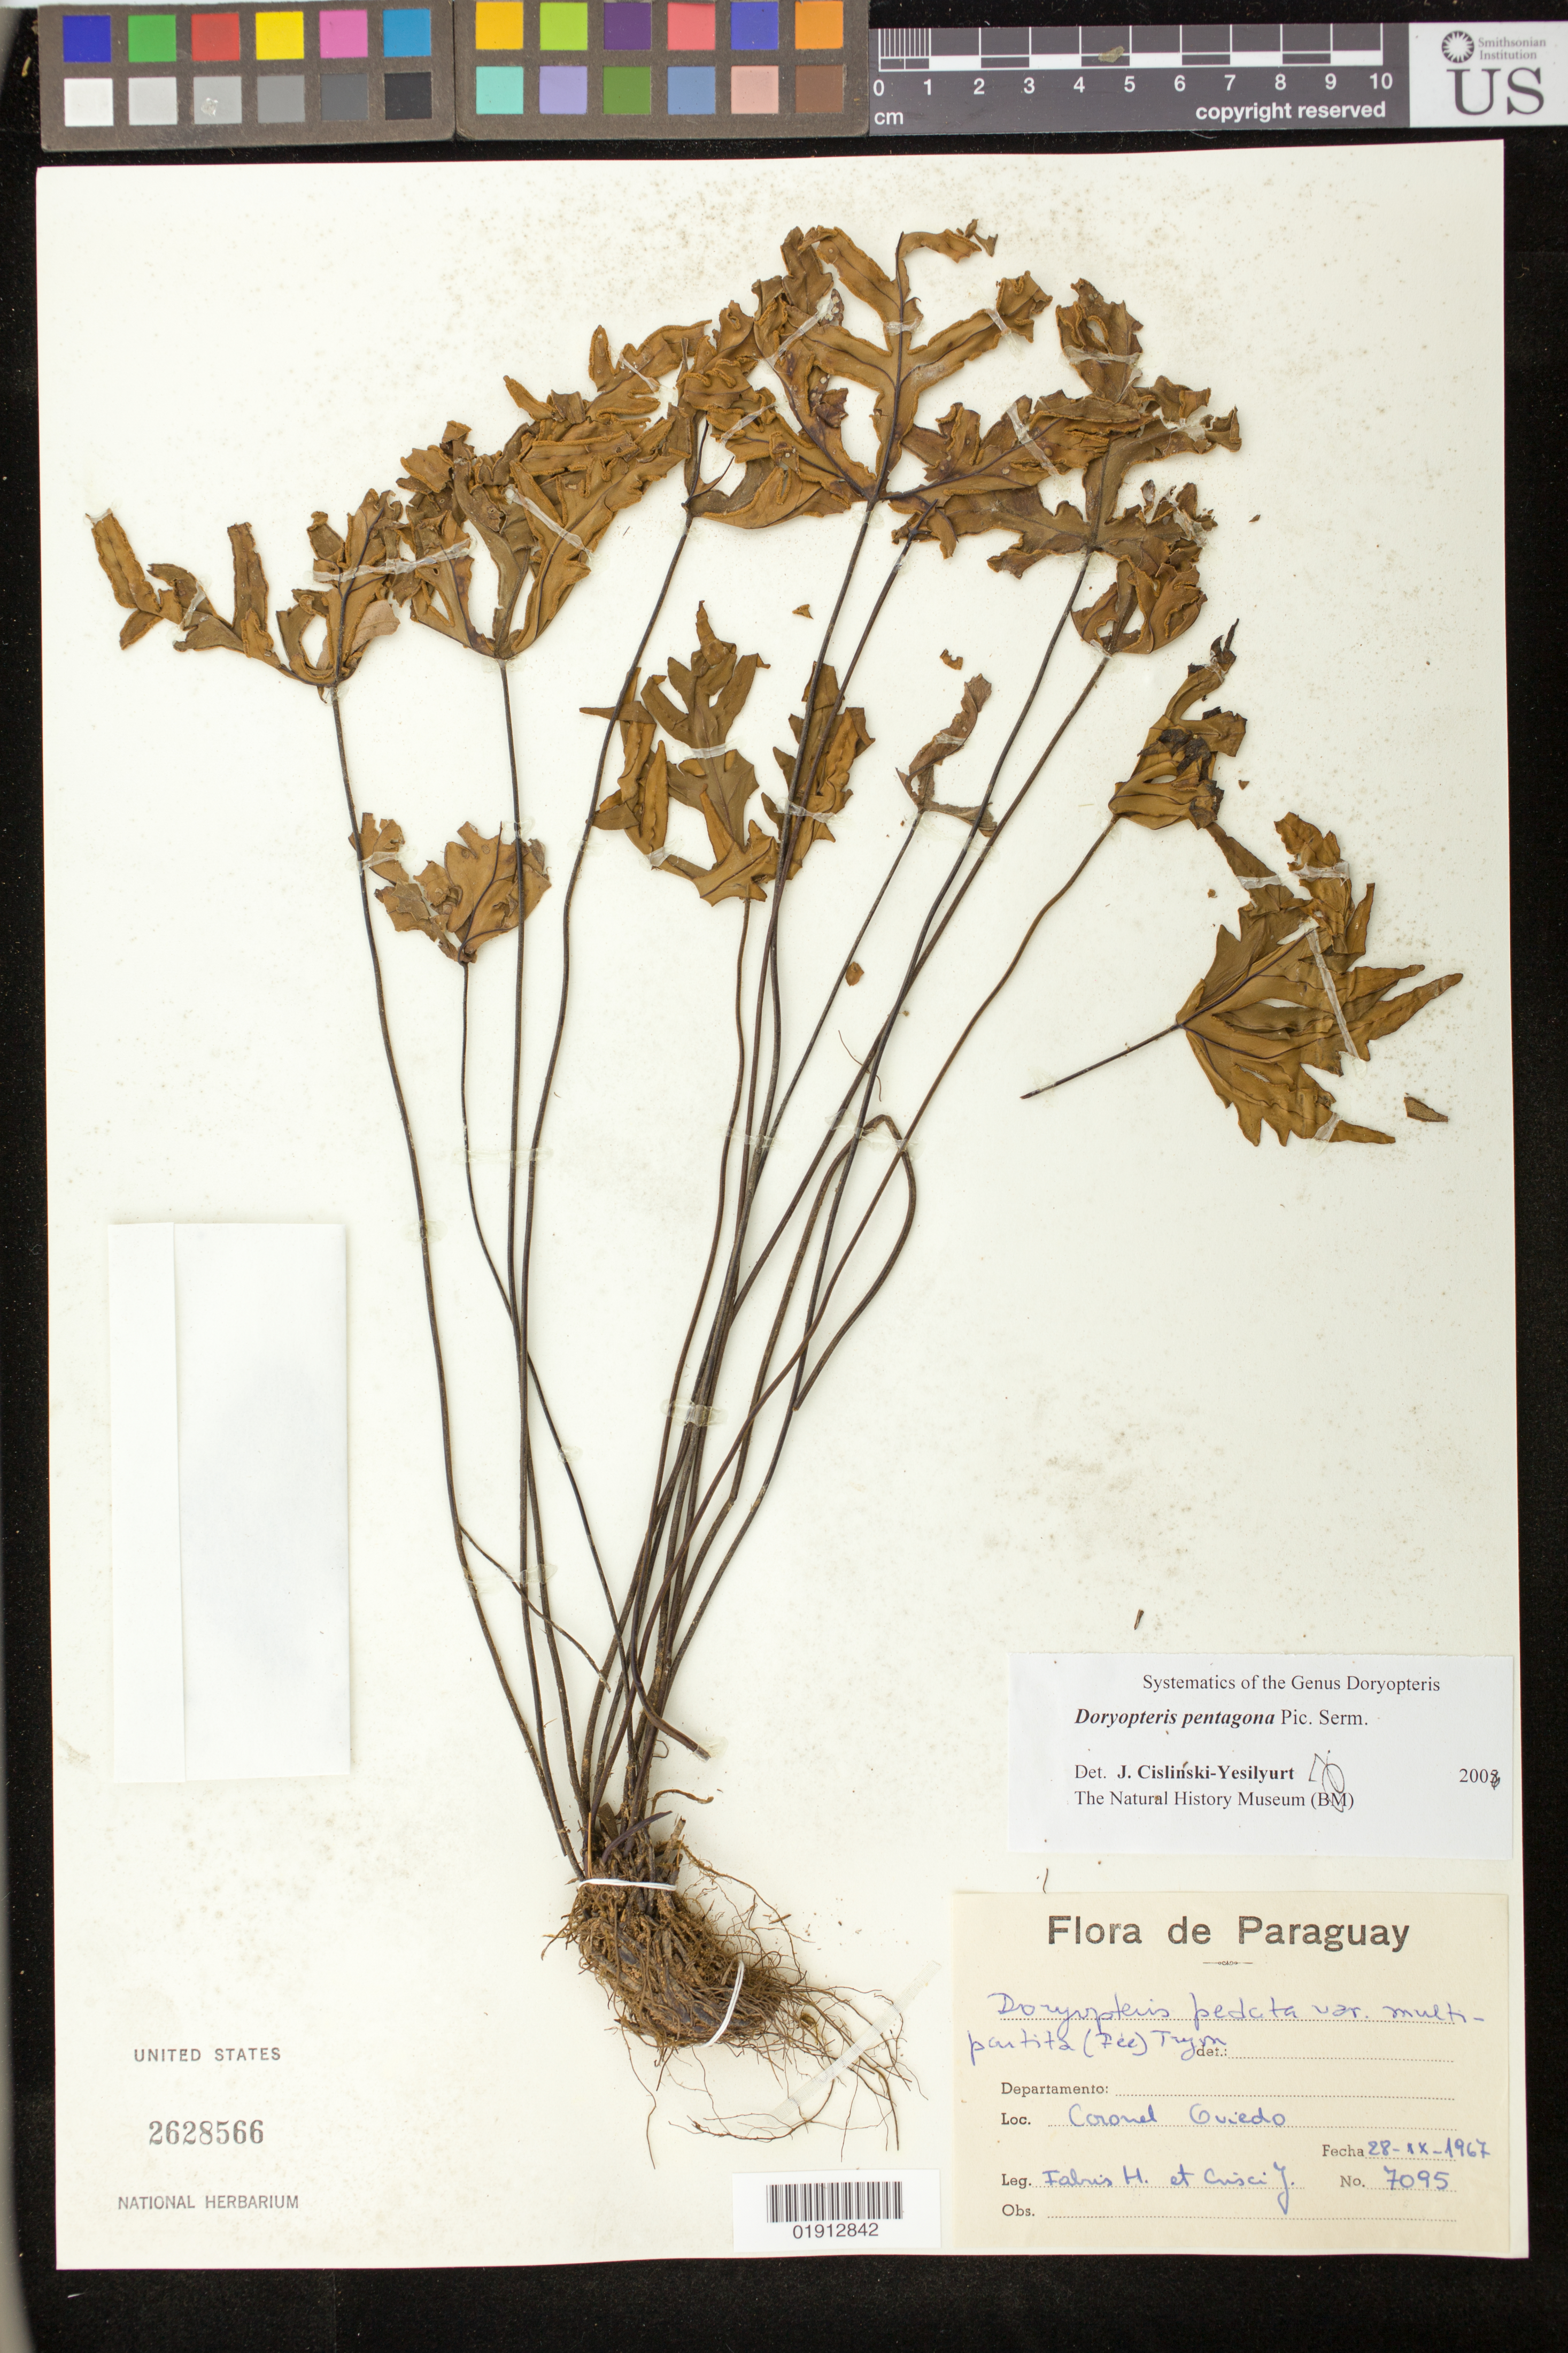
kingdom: Plantae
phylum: Tracheophyta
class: Polypodiopsida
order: Polypodiales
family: Pteridaceae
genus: Doryopteris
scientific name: Doryopteris pentagona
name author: Pic. Serm.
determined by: Yesilyurt, J. C.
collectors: H. A. Fabris & J. Crisci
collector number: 7095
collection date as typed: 28-IX-1967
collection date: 1967-09-28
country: Paraguay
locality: Coronel Guiedo.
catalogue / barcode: US 2628566